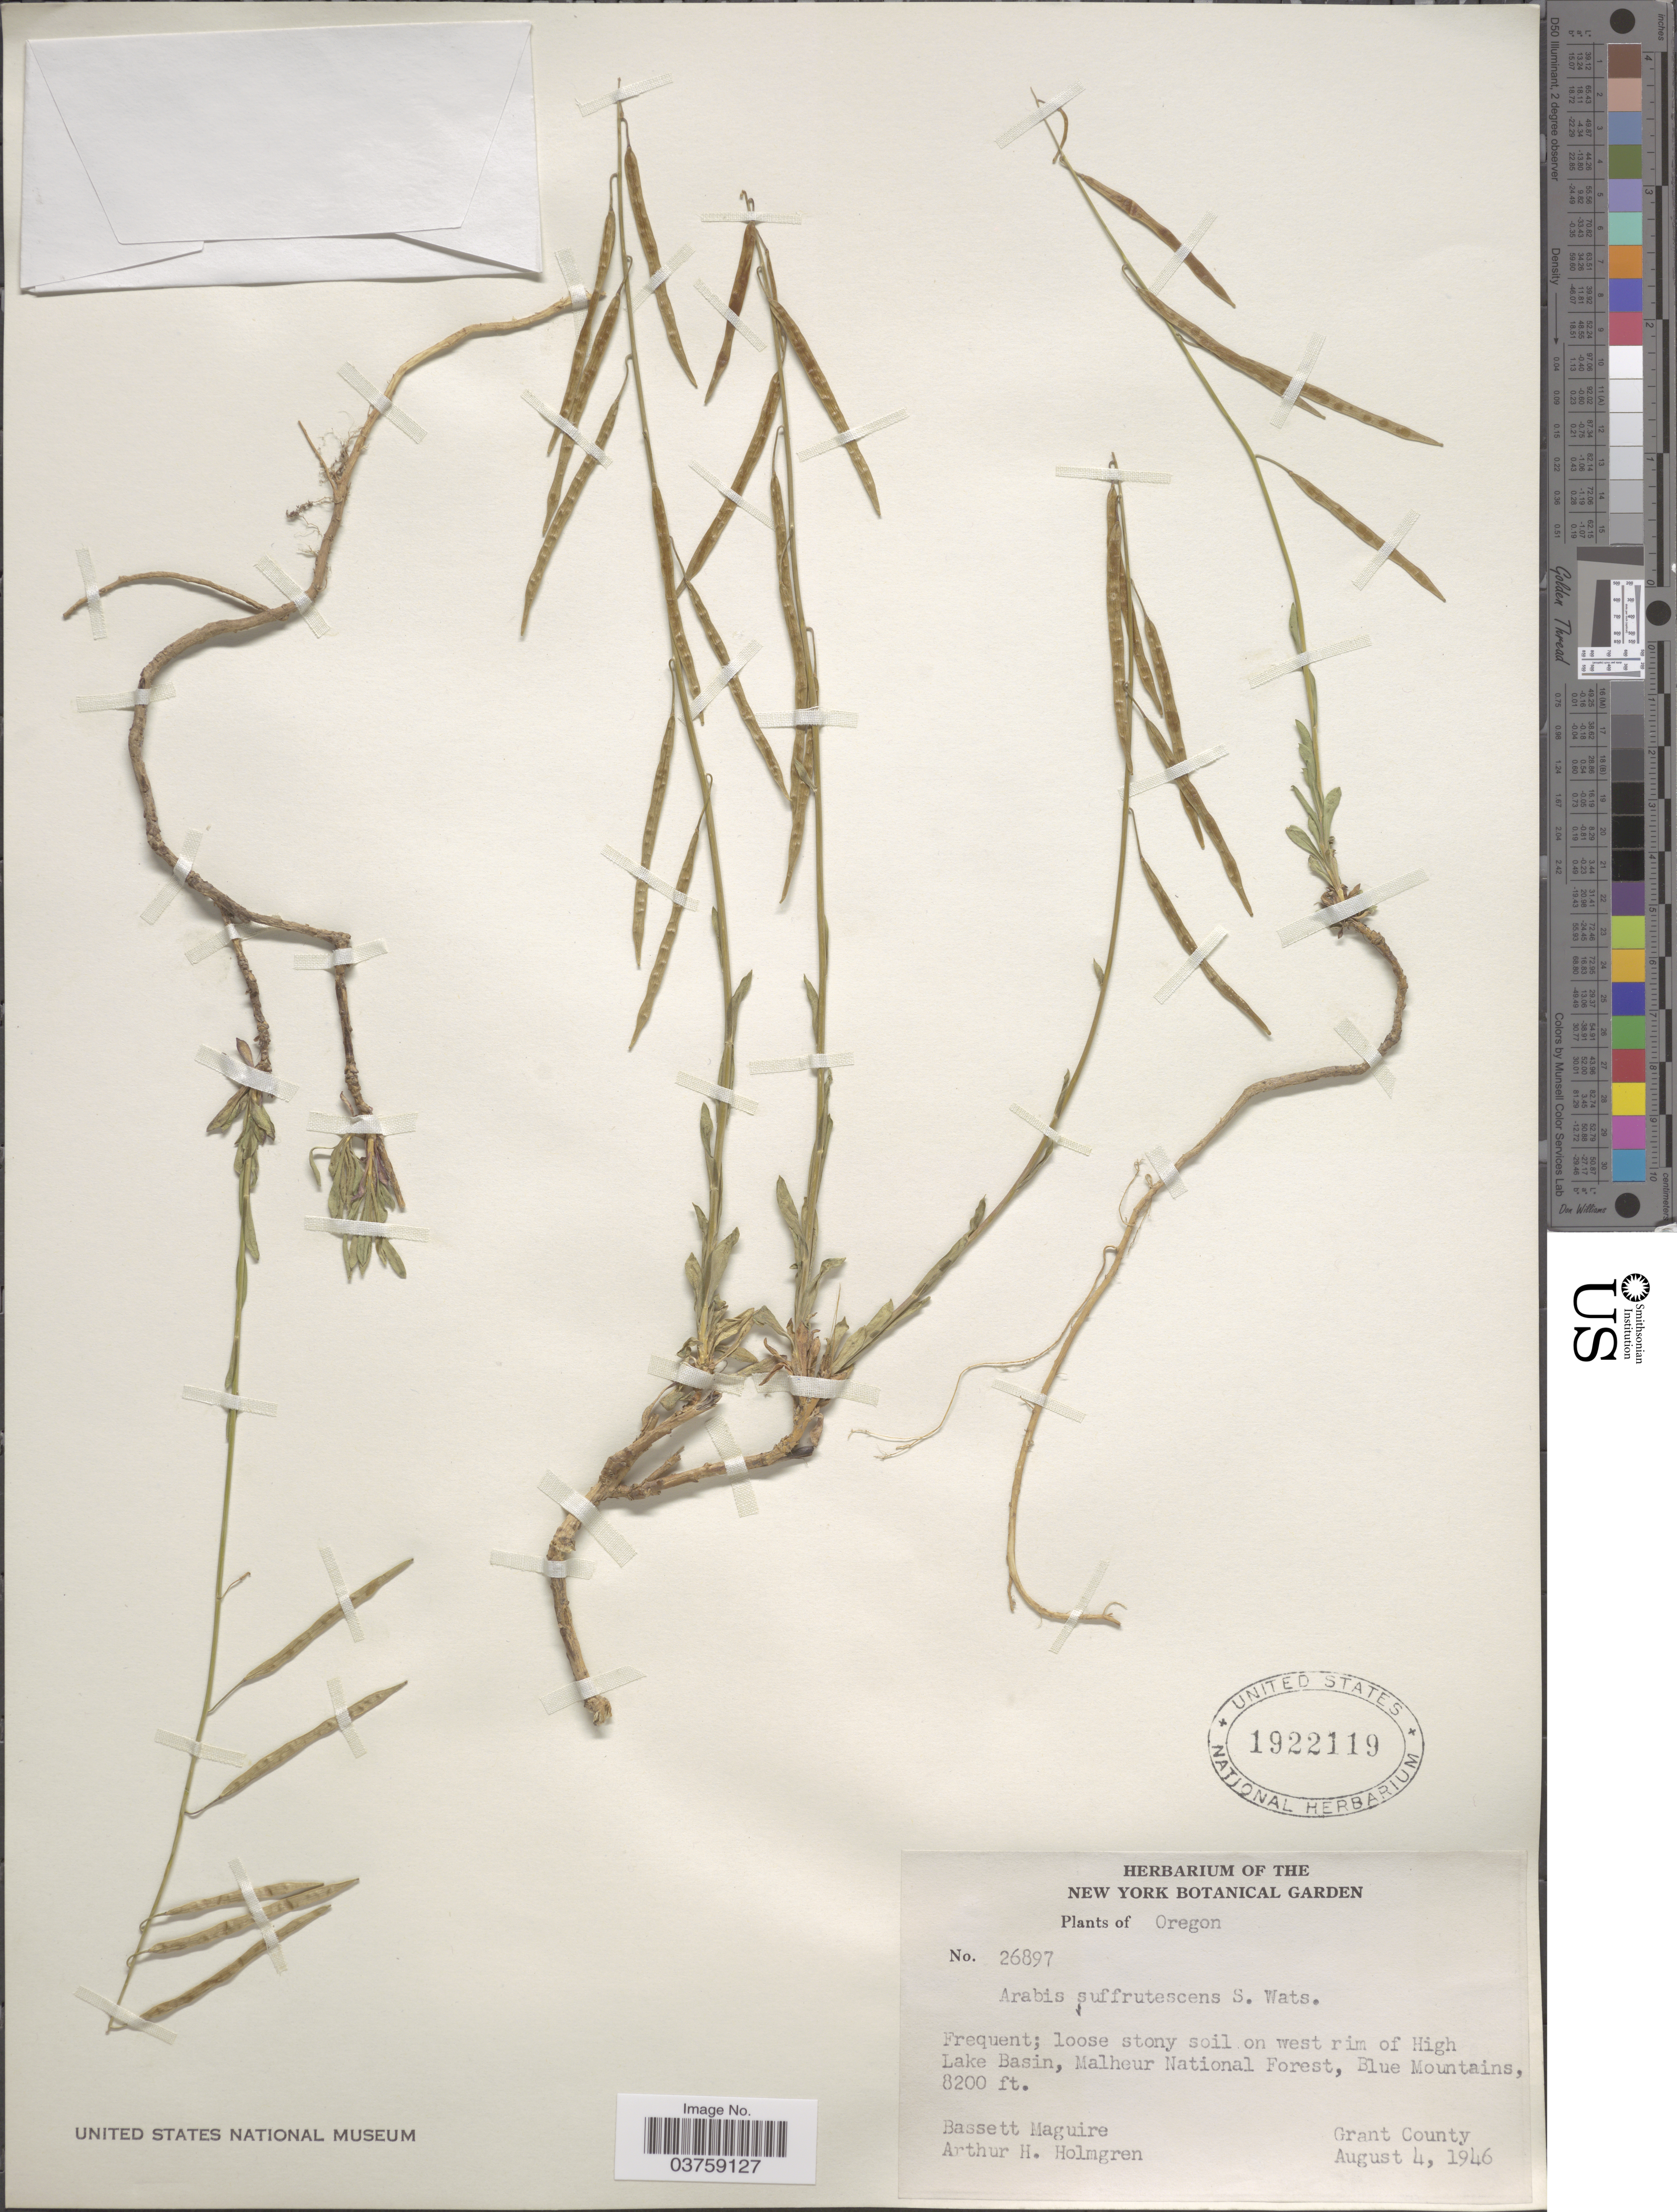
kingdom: Plantae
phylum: Tracheophyta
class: Magnoliopsida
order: Brassicales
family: Brassicaceae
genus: Arabis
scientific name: Arabis suffrutescens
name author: S. Watson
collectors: B. Maguire & A. H. Holmgren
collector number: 26897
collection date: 1946-08-04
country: United States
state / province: Oregon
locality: Loose stony soil on west rim of High Lake Basin, Malheur National Forest, Blue Mountains. Grant County.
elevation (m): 2499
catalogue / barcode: US 1922119